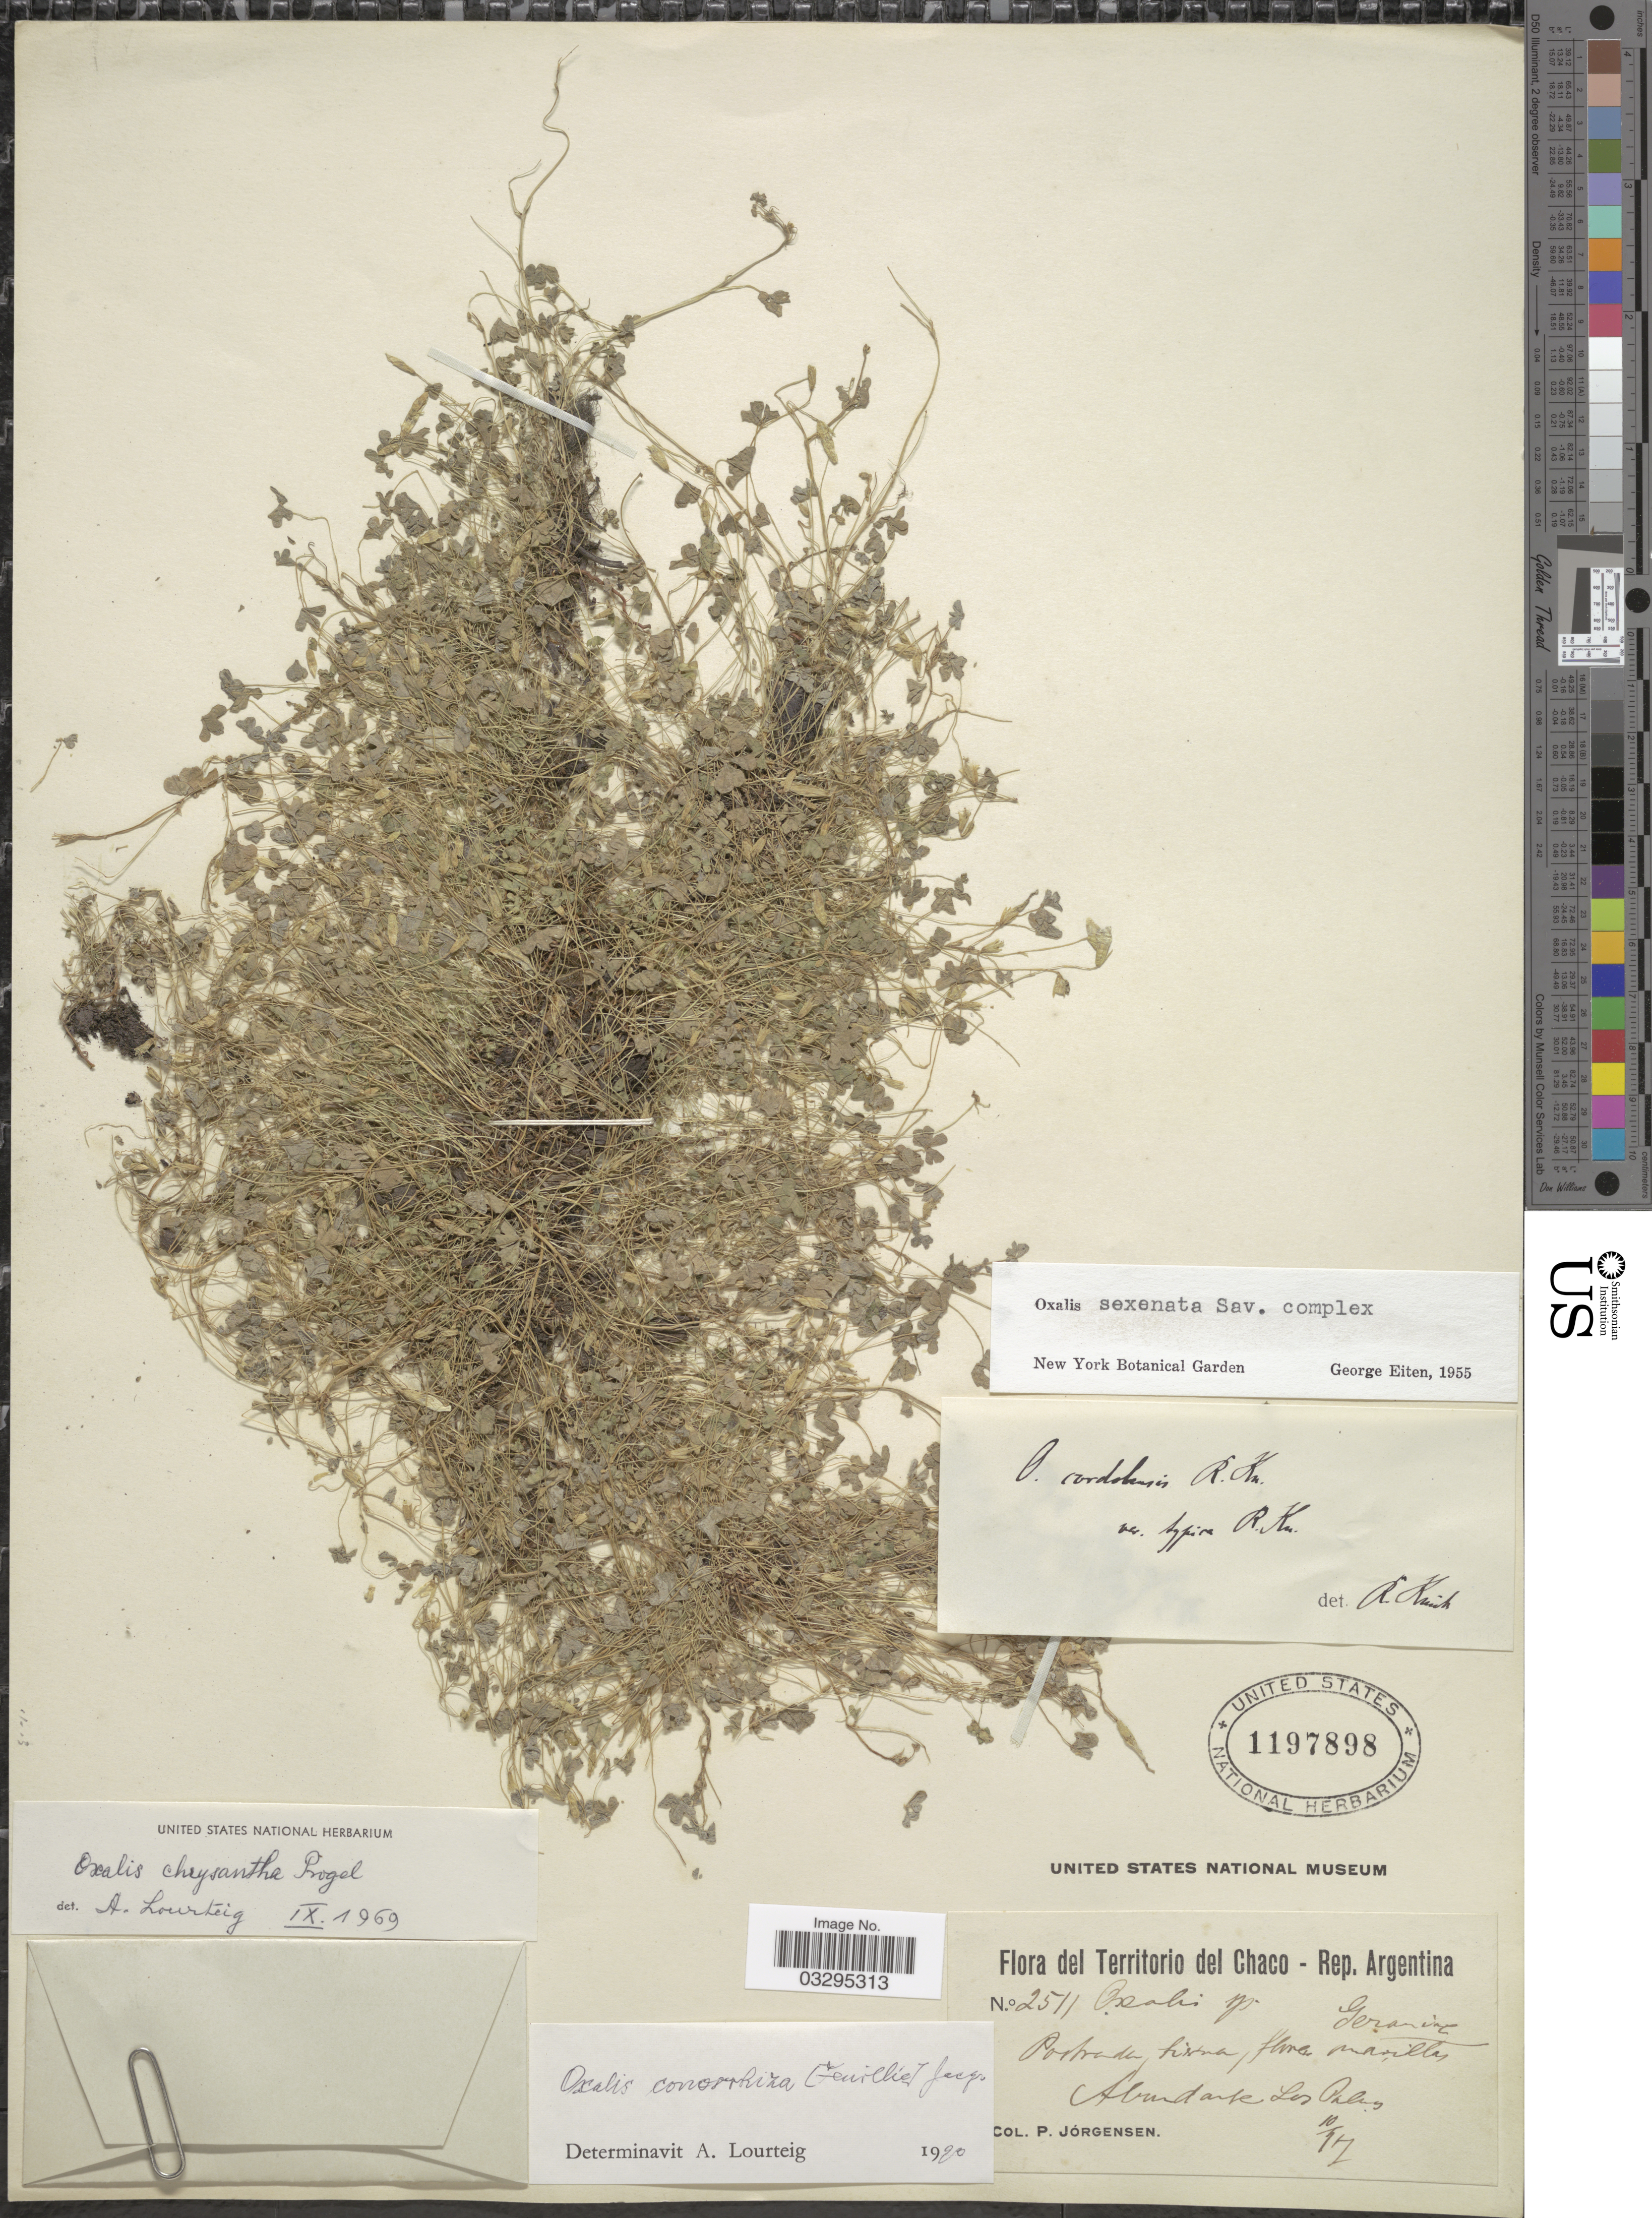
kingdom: Plantae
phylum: Tracheophyta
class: Magnoliopsida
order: Oxalidales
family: Oxalidaceae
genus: Oxalis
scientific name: Oxalis conorrhiza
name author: Jacq.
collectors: P. Jörgensen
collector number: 2511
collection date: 1907-10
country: Argentina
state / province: Chaco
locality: Abundante Los Palos.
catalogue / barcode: US 1197898